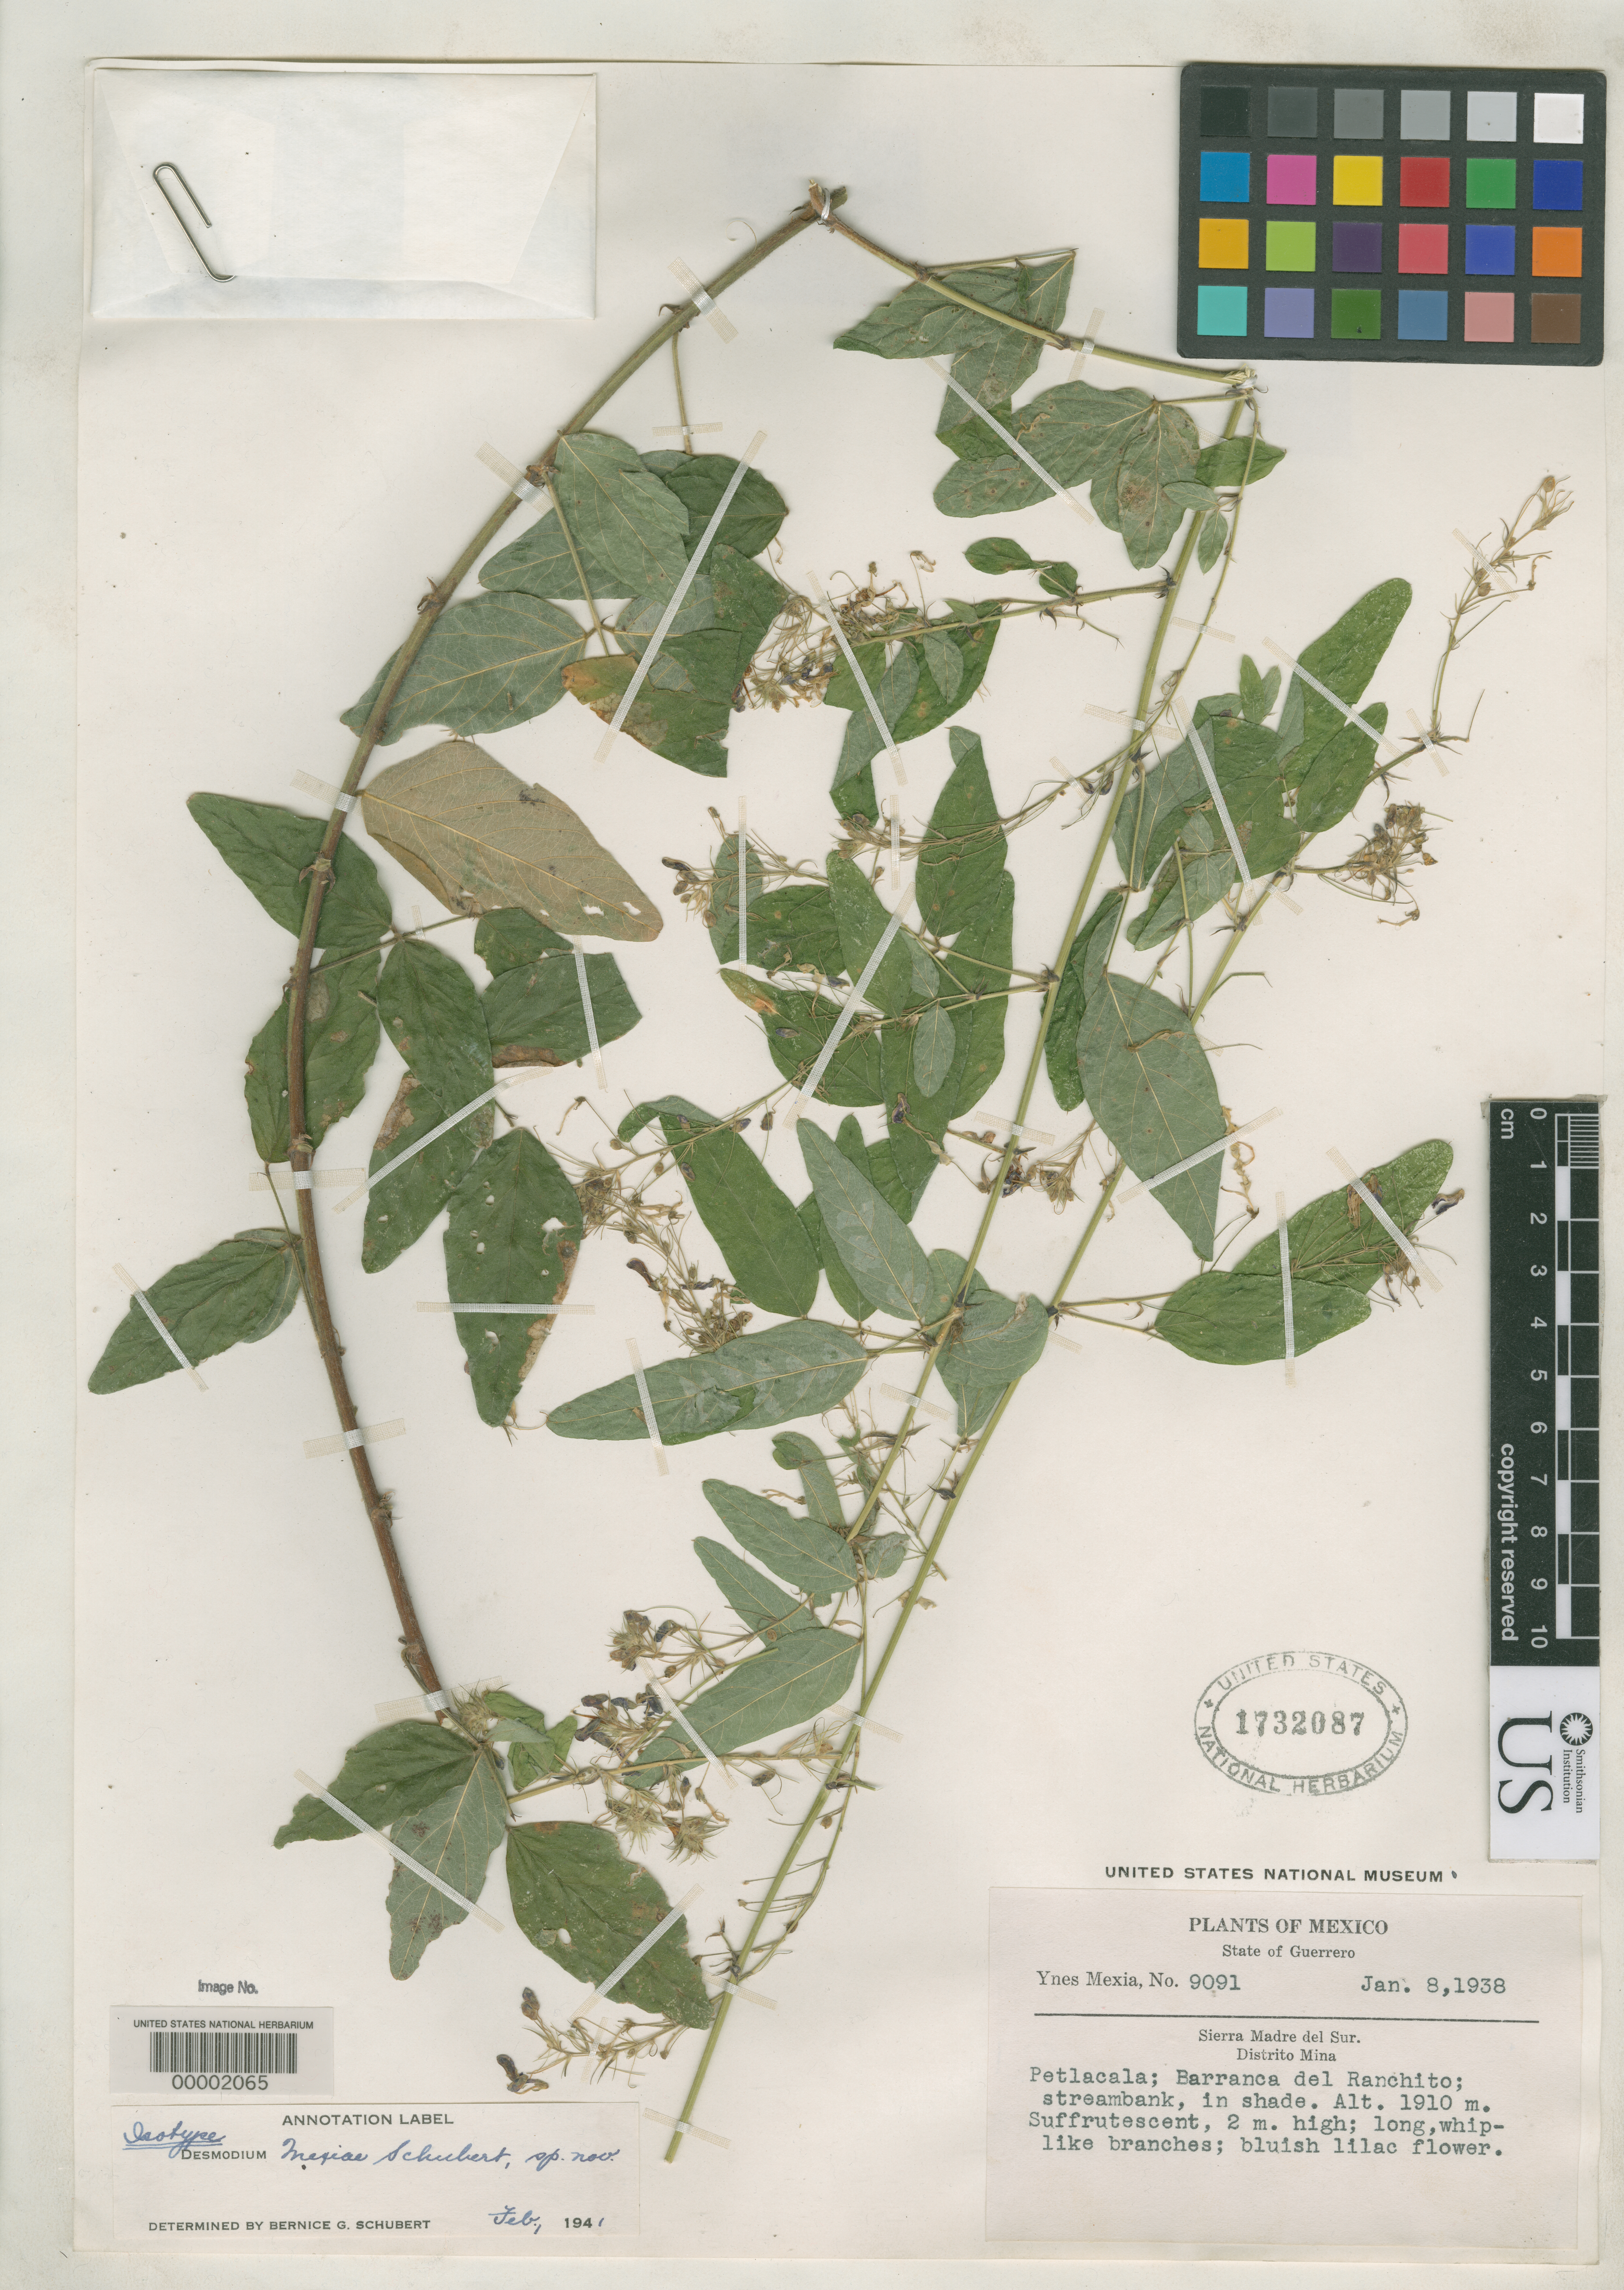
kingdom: Plantae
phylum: Tracheophyta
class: Magnoliopsida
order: Fabales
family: Fabaceae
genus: Desmodium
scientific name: Desmodium mexiae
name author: B.G. Schub.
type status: Isotype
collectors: Y. Mexia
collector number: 9091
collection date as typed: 08 Jan 1938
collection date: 1938-01-08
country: Mexico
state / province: Guerrero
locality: Mina, Petlacala, Barranca del Ranchito.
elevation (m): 1910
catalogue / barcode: US 1732087